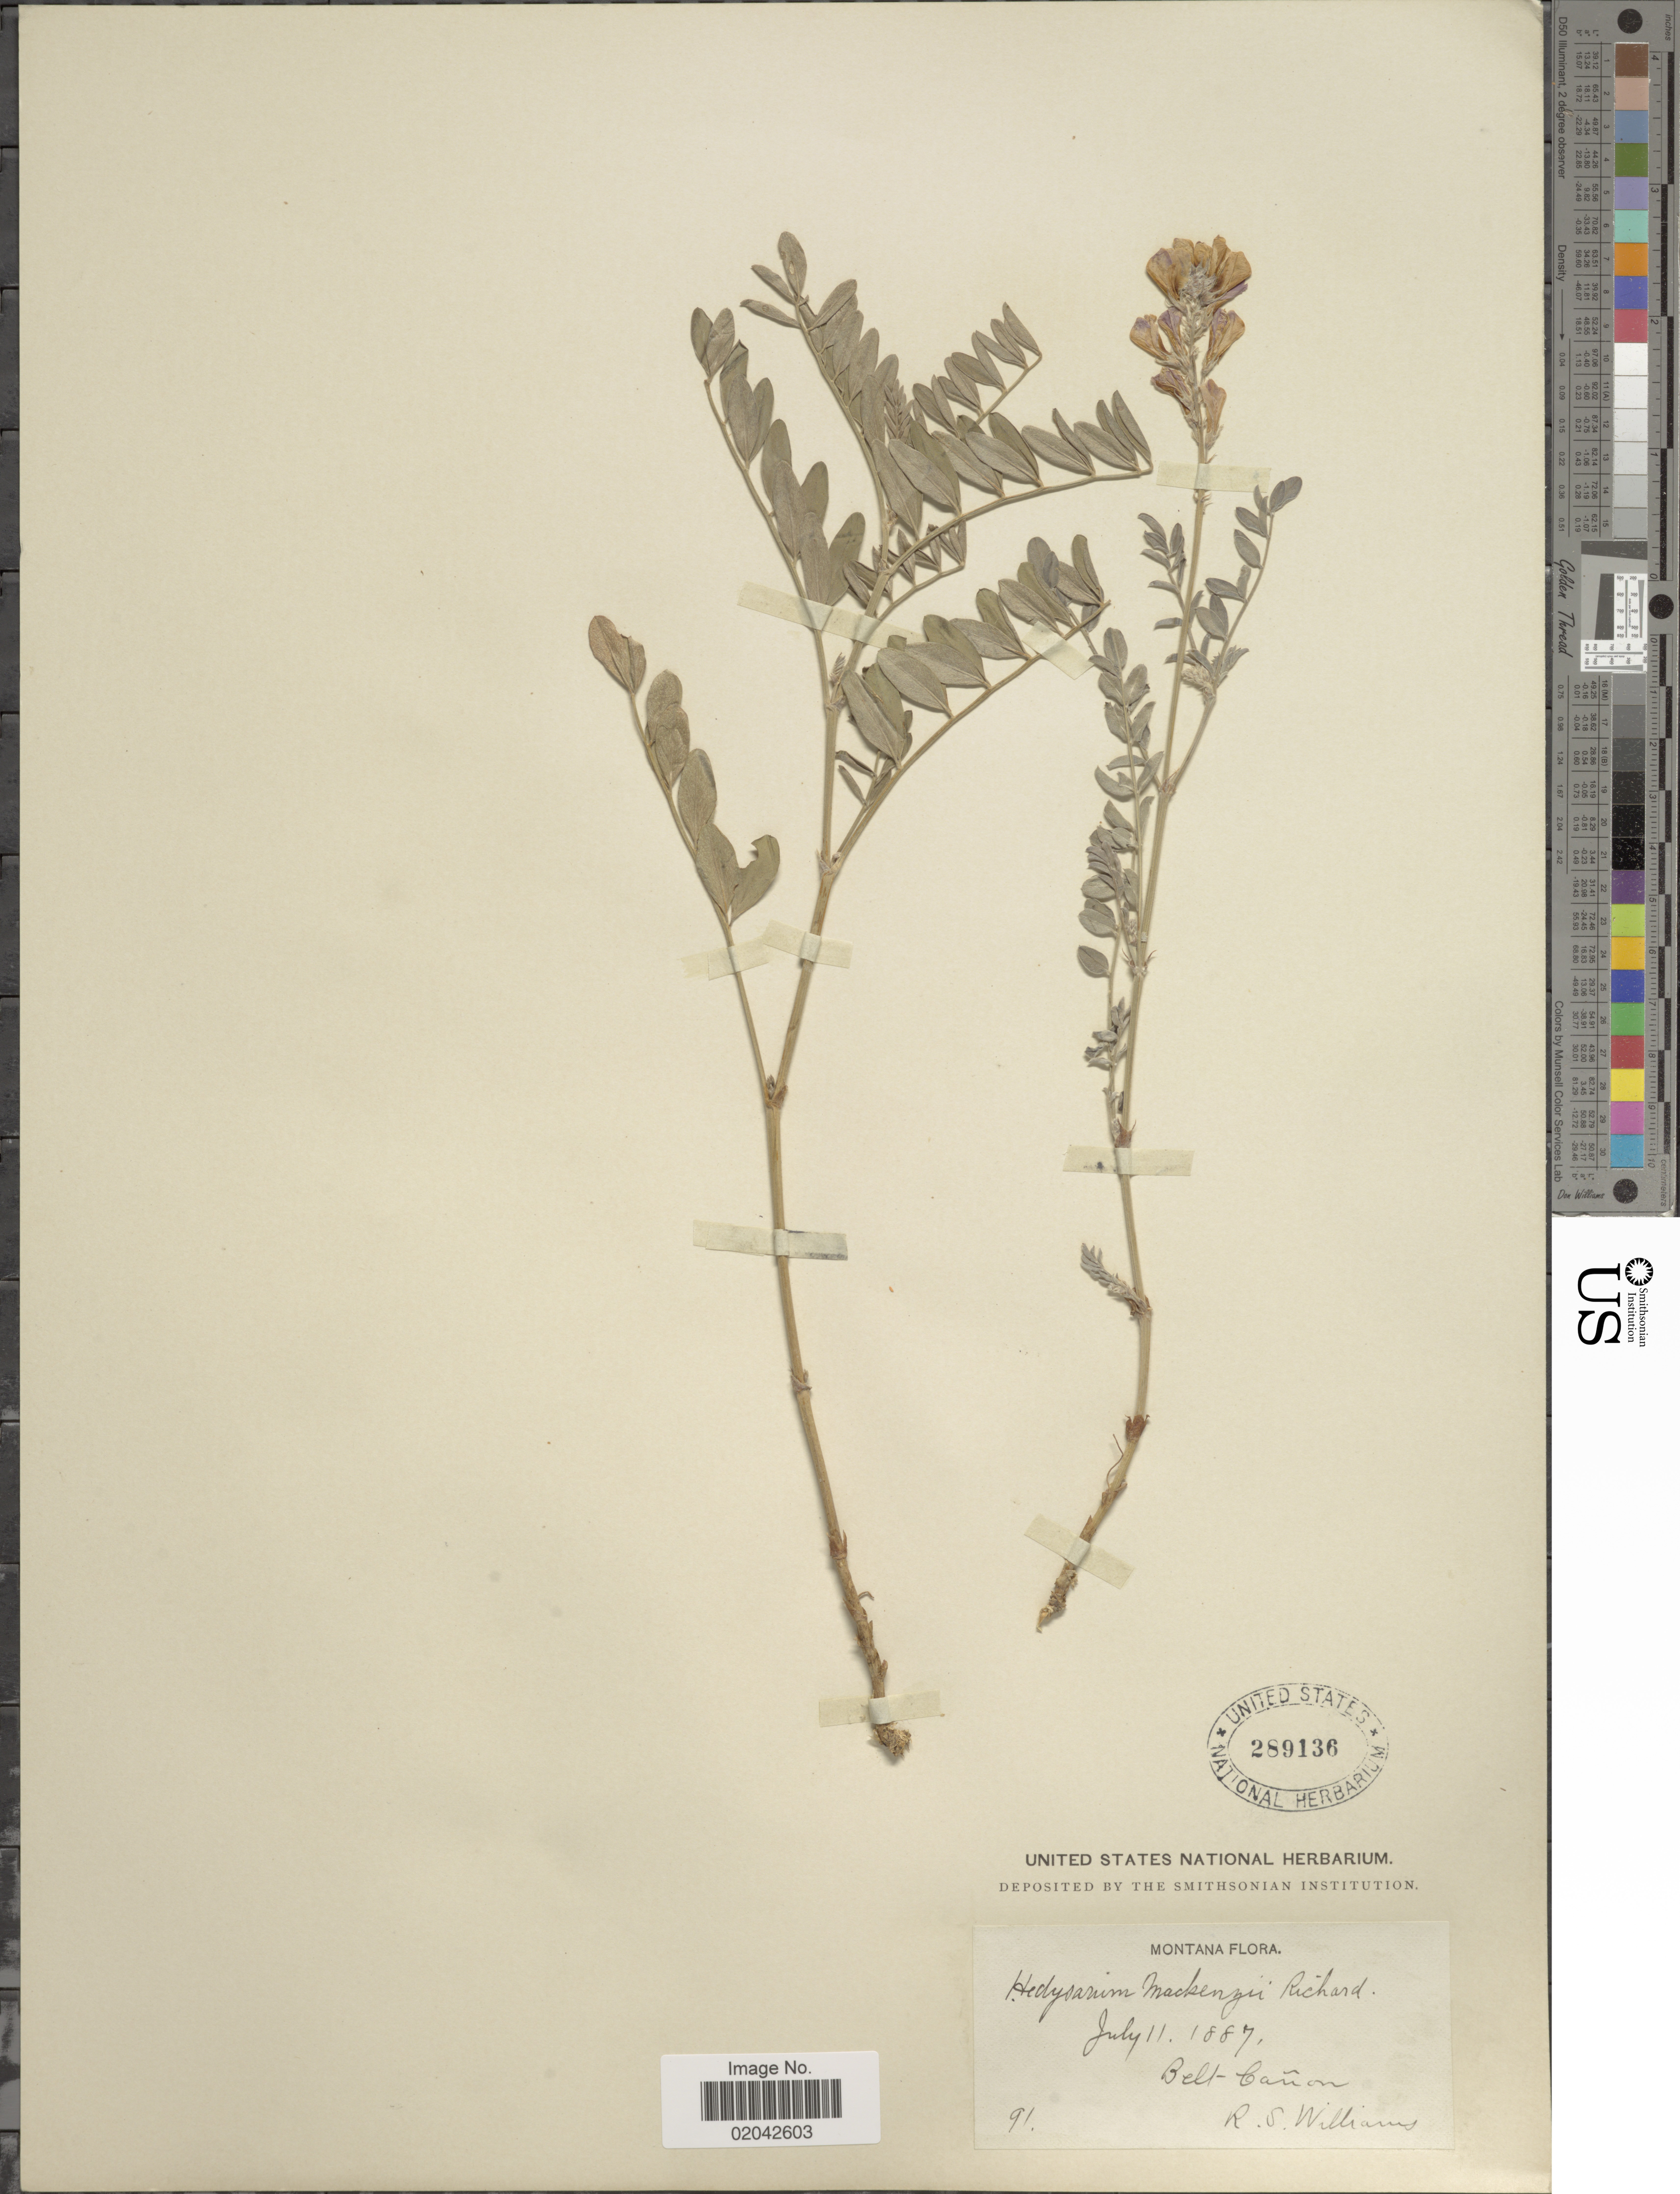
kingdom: Plantae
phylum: Tracheophyta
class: Magnoliopsida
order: Fabales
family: Fabaceae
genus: Hedysarum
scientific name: Hedysarum mackenziei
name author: Richardson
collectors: R. S. Williams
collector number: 91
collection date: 1887-07-11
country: United States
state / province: Montana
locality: Belt Cañon.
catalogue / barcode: US 289136